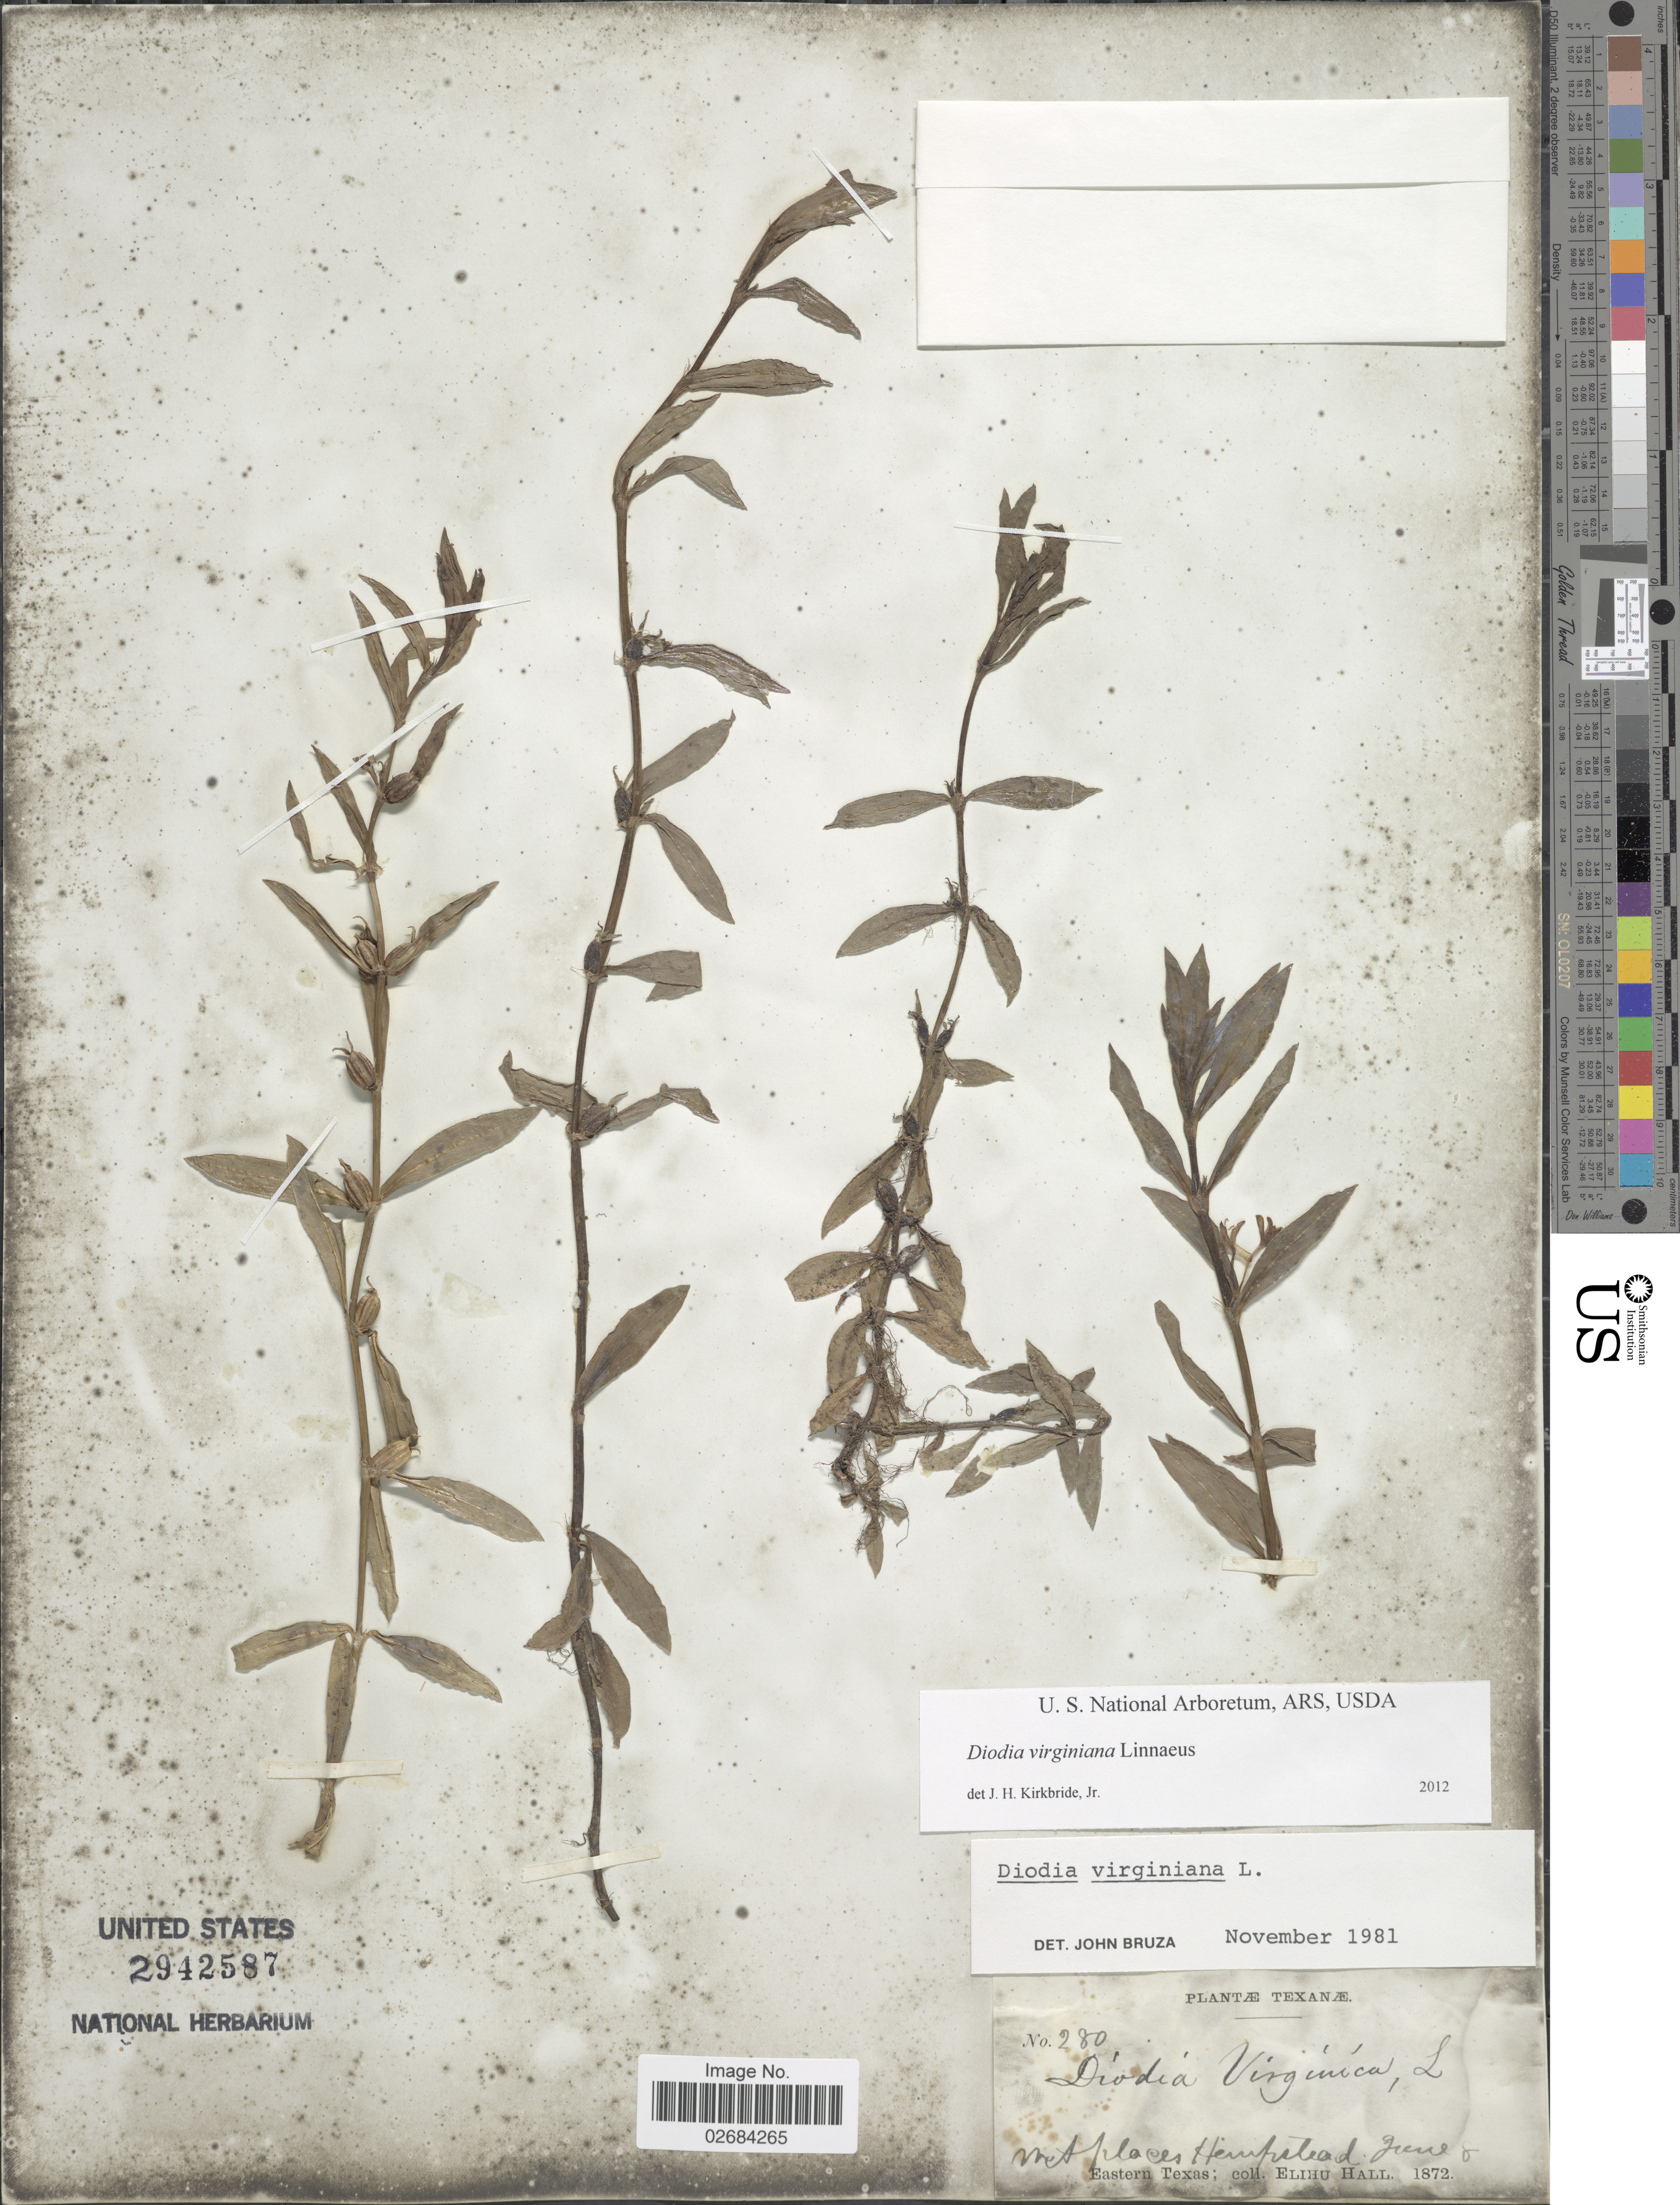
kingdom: Plantae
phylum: Tracheophyta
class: Magnoliopsida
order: Gentianales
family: Rubiaceae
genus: Diodia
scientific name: Diodia virginiana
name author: L.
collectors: E. Hall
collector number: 280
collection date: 1872-06-08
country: United States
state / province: Texas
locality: Eastern Texas. Hempstead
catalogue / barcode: US 2942587